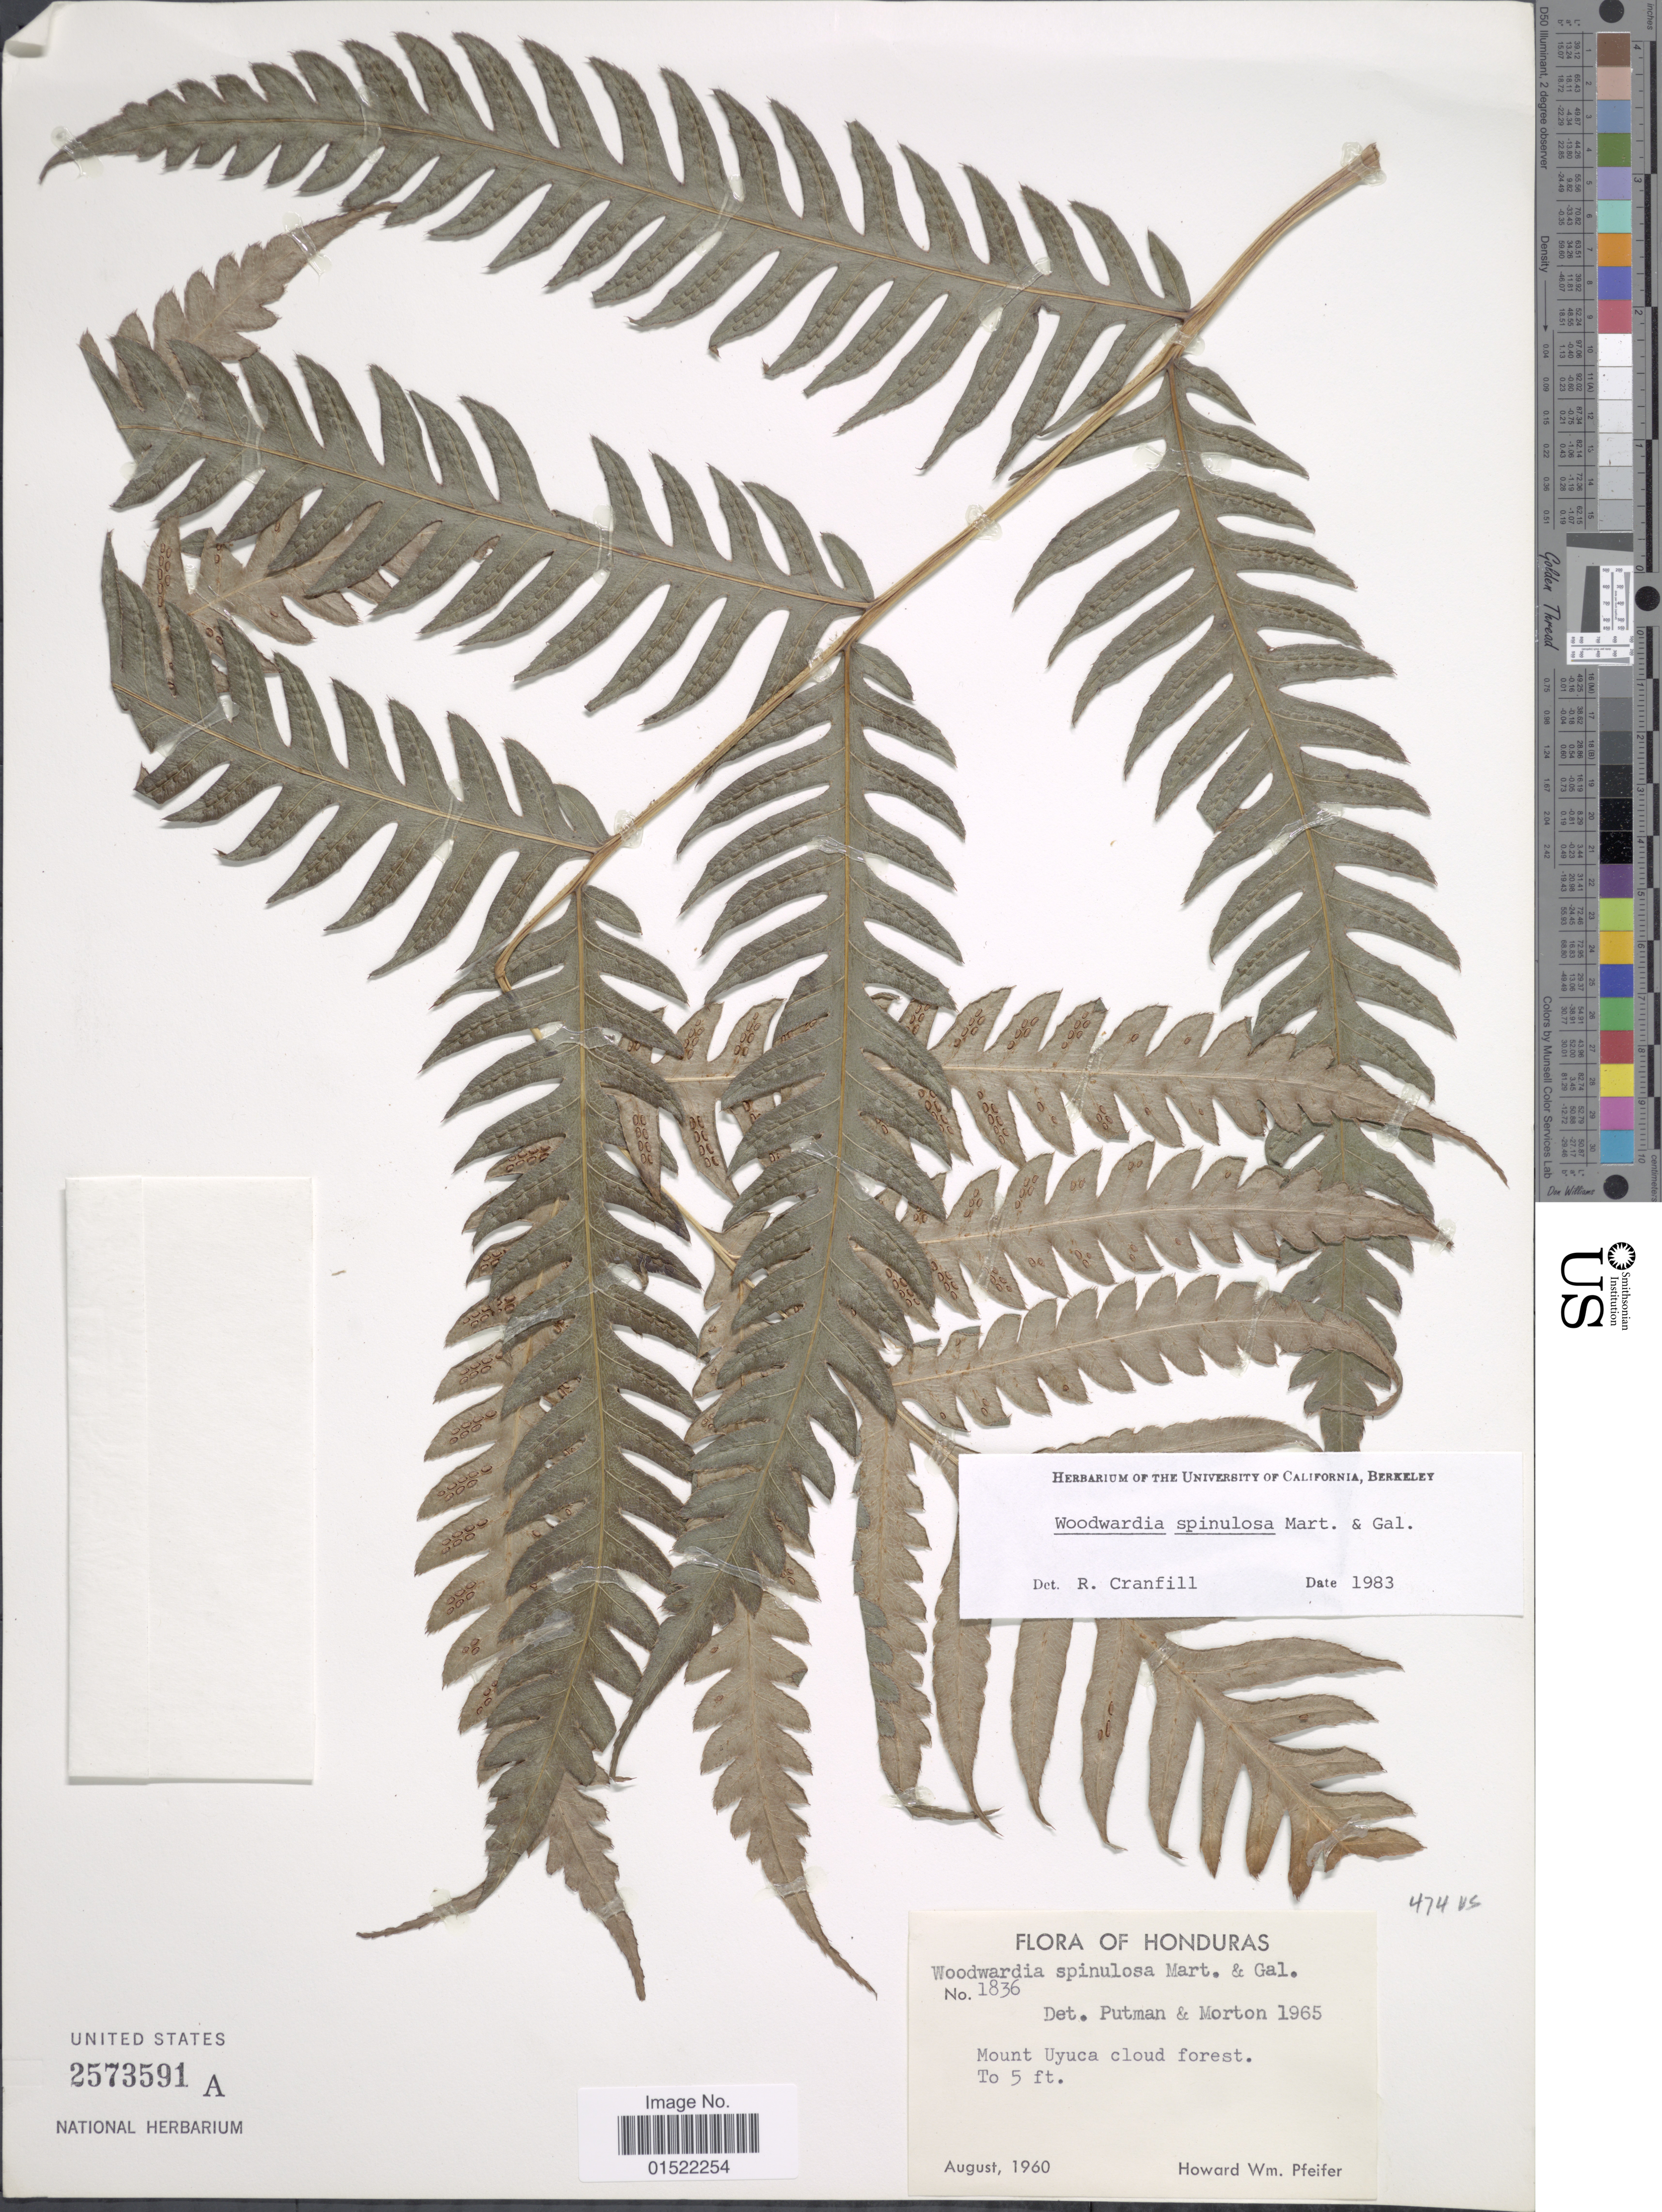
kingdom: Plantae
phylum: Tracheophyta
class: Polypodiopsida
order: Polypodiales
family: Blechnaceae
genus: Woodwardia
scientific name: Woodwardia spinulosa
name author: M. Martens & Galeotti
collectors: H. W. Pfeifer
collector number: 1836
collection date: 1960-08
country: Honduras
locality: Mount Uyuca cloud forest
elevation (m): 2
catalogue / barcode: US 2573591A